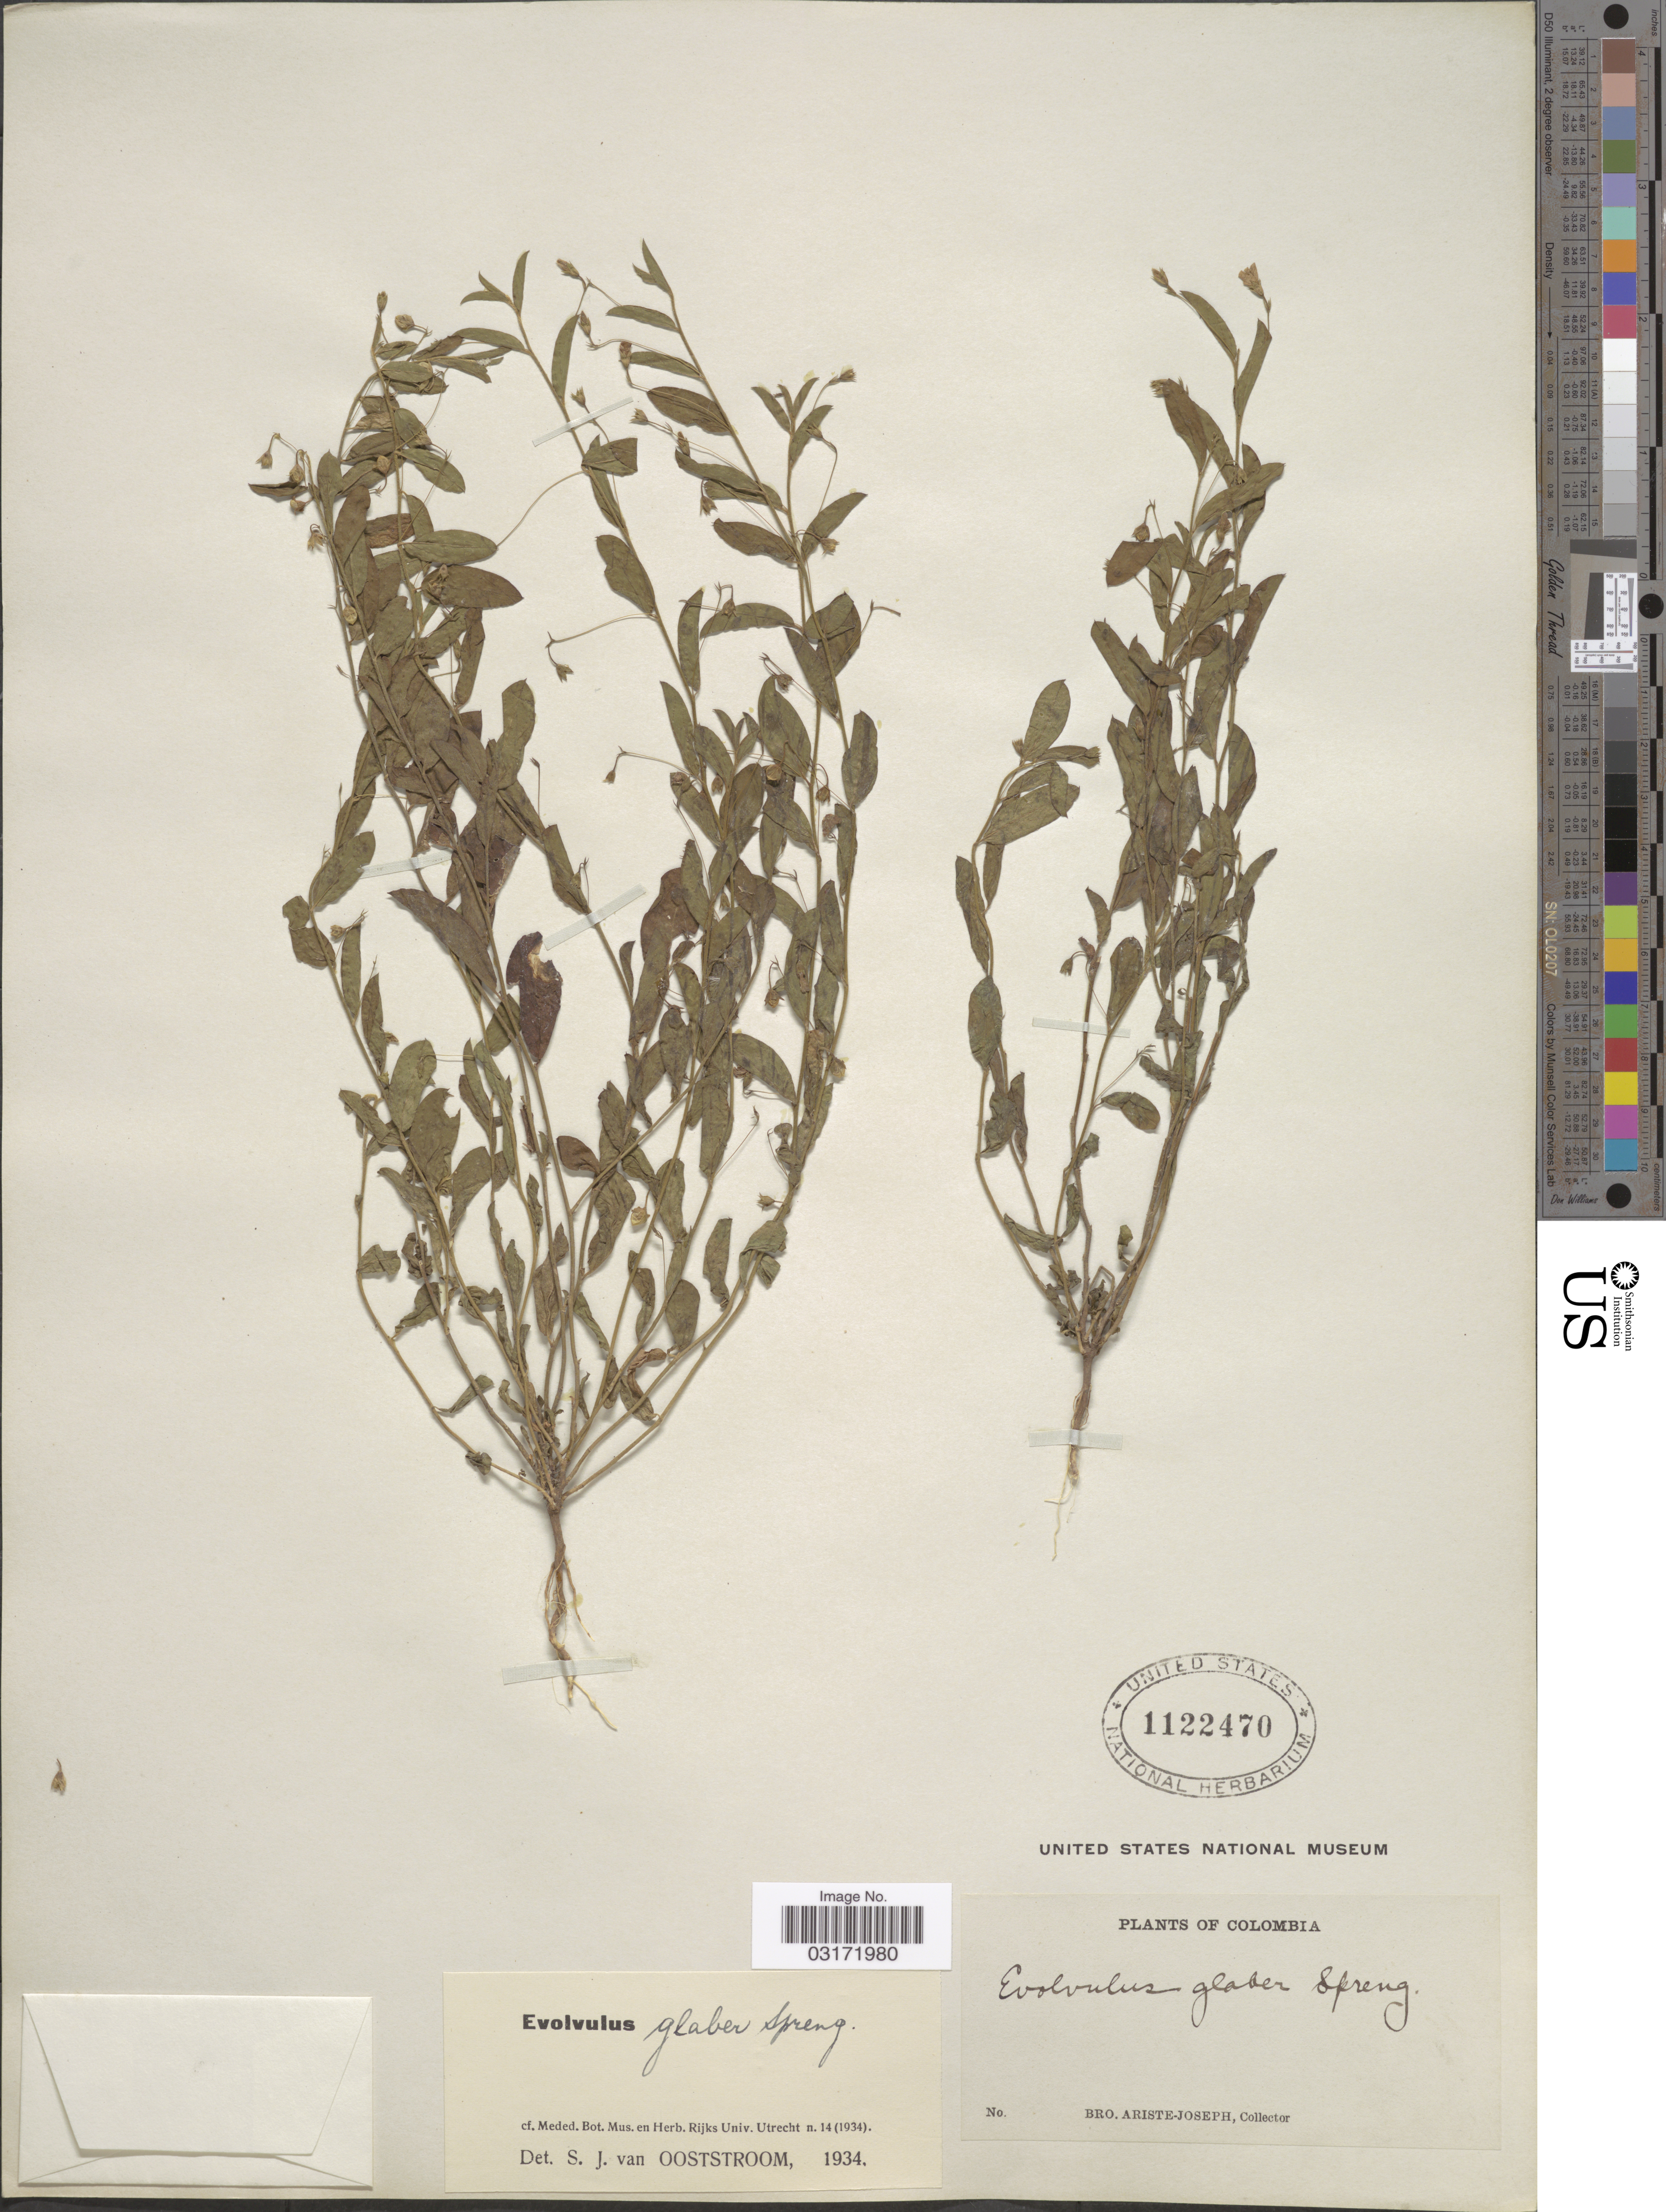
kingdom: Plantae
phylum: Tracheophyta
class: Magnoliopsida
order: Solanales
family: Convolvulaceae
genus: Evolvulus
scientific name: Evolvulus glaber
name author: Spreng.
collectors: Bro. Ariste-Joseph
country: Colombia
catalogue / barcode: US 1122470